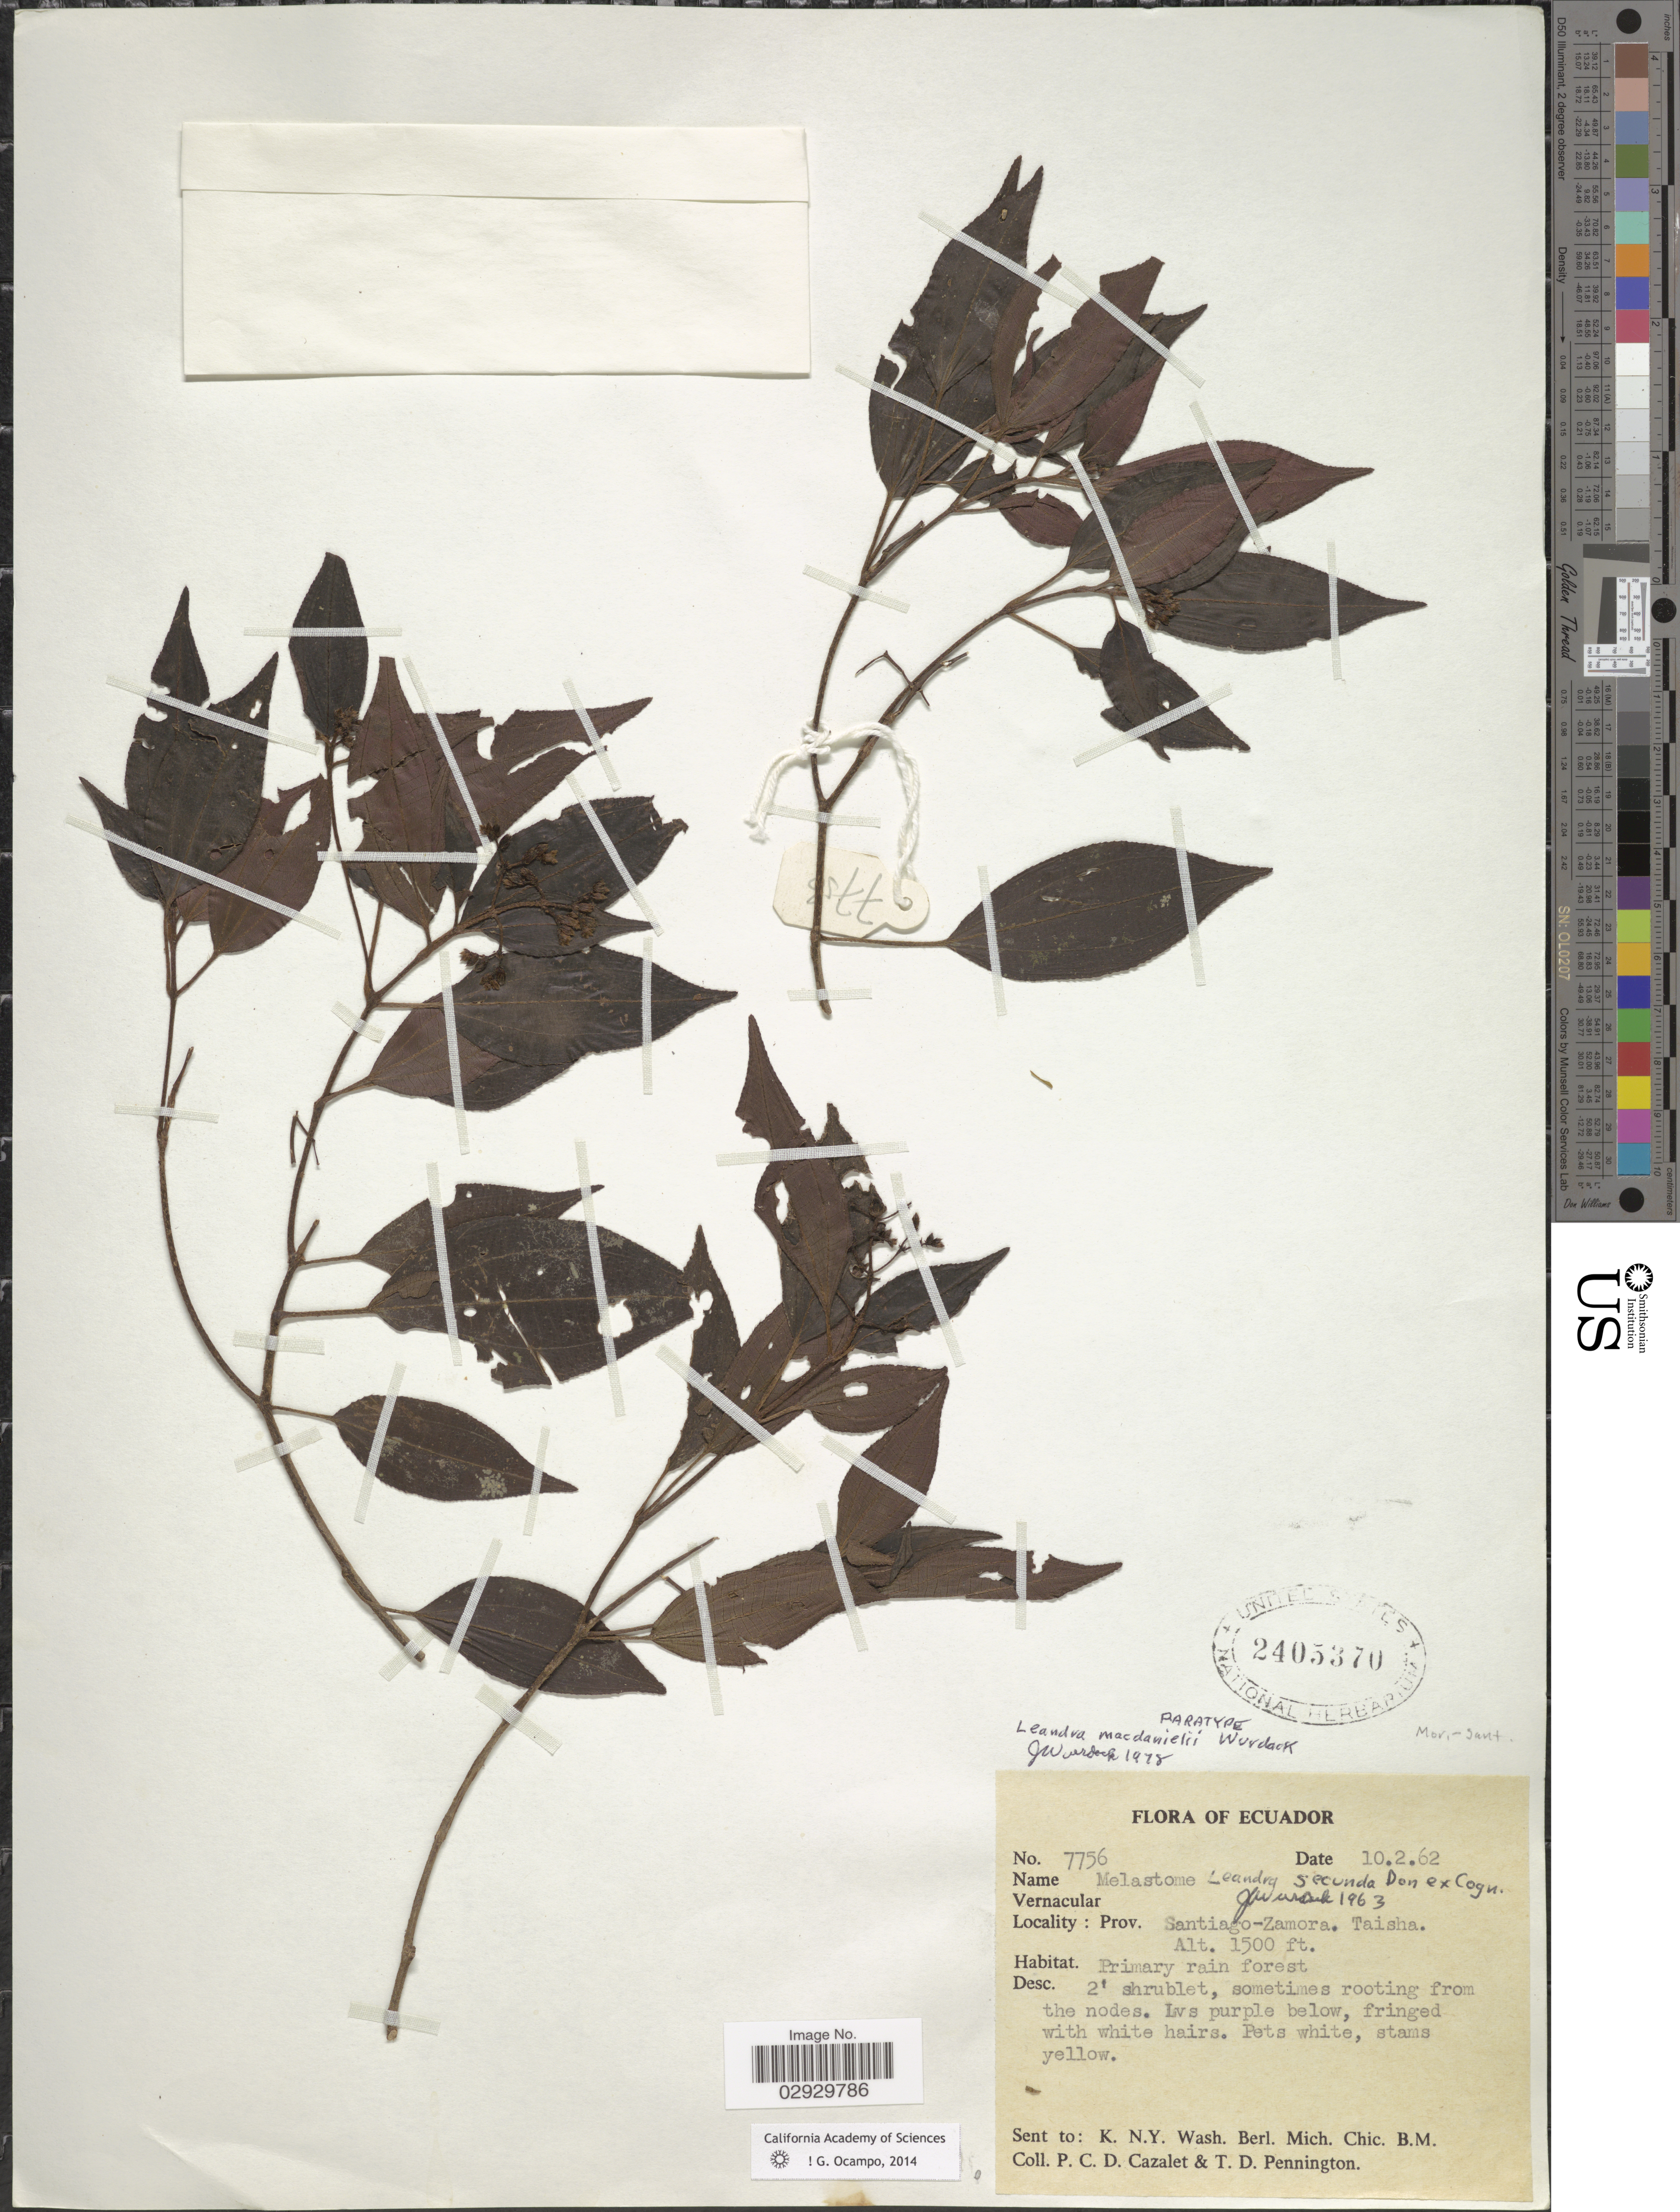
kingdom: Plantae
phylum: Tracheophyta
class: Magnoliopsida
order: Myrtales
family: Melastomataceae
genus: Leandra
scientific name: Leandra macdanielii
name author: Wurdack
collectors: P. C. D. Cazalet & T. D. Pennington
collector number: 7756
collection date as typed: Transcribed d/m/y: 10/2/62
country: Ecuador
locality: Prov. Santiago-Zamora. Taisha.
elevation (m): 457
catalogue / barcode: US 2405370